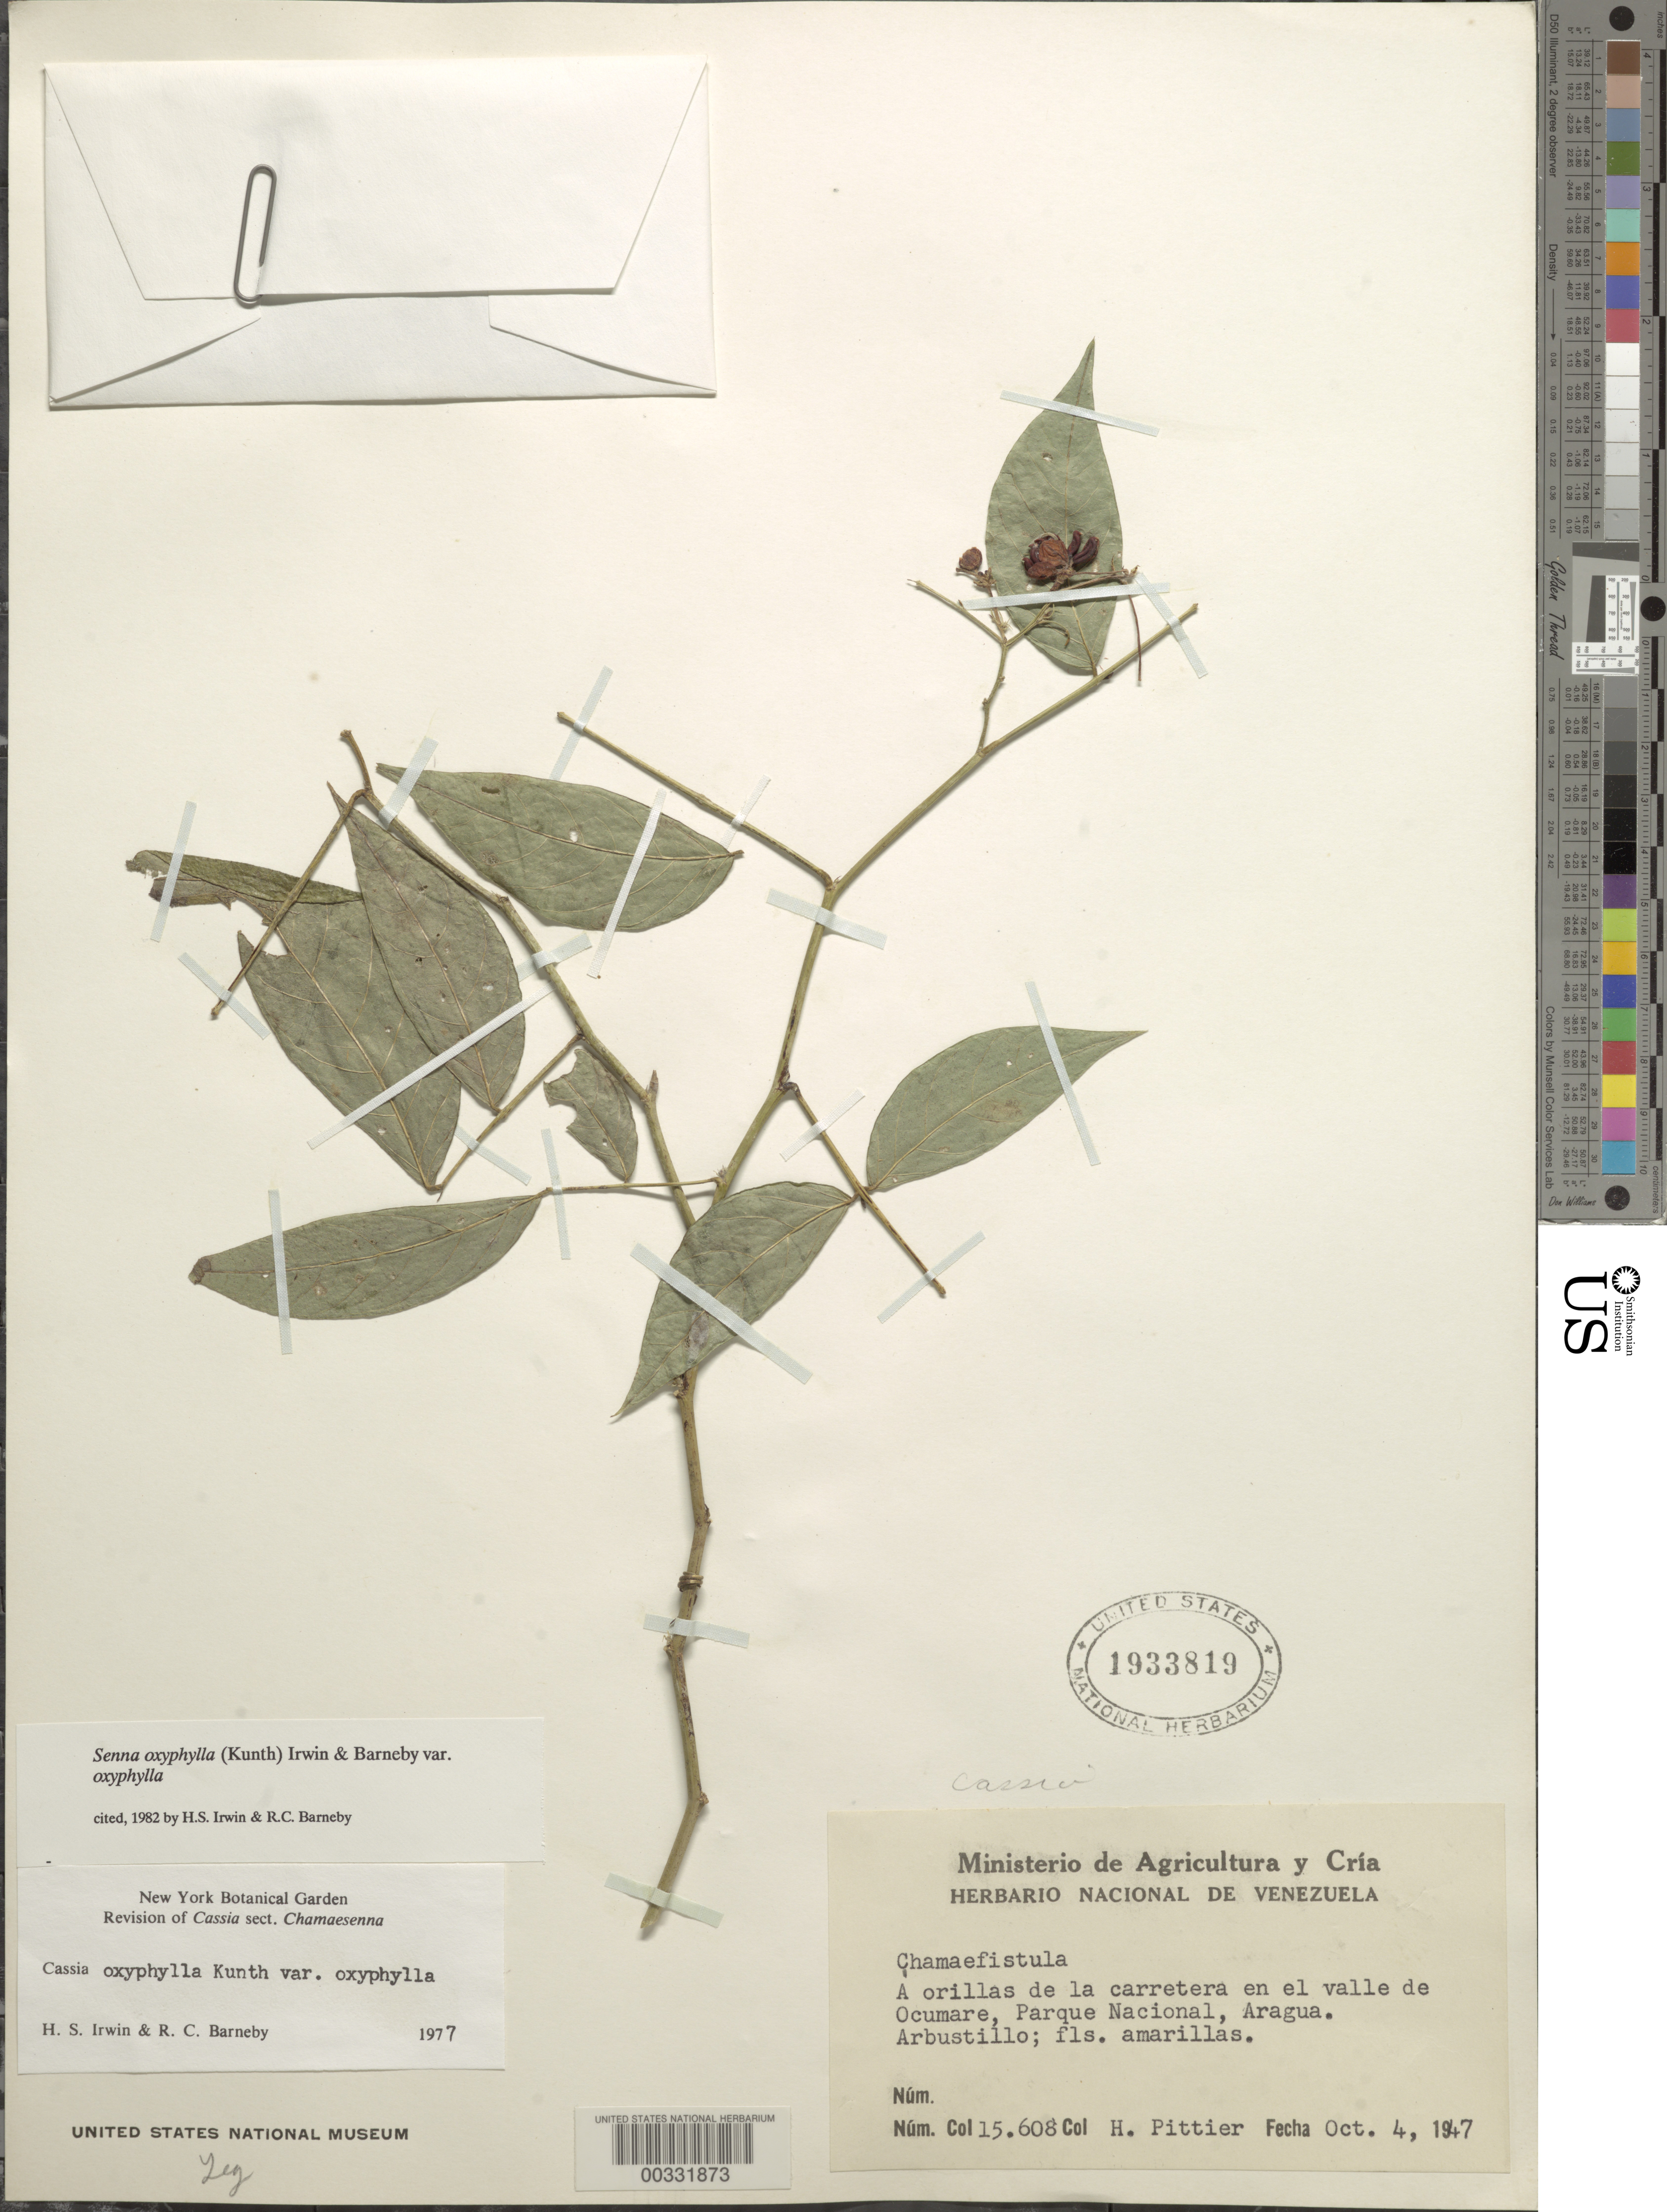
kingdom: Plantae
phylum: Tracheophyta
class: Magnoliopsida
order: Fabales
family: Fabaceae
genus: Senna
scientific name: Senna oxyphylla var. oxyphylla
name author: (Kunth) H.S. Irwin & Barneby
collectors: H. F. Pittier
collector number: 15608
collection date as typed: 04 Oct 1947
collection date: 1947-10-04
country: Venezuela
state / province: Aragua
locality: In the valle de ocumare, parque nacional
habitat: Bank of road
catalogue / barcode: US 1933819